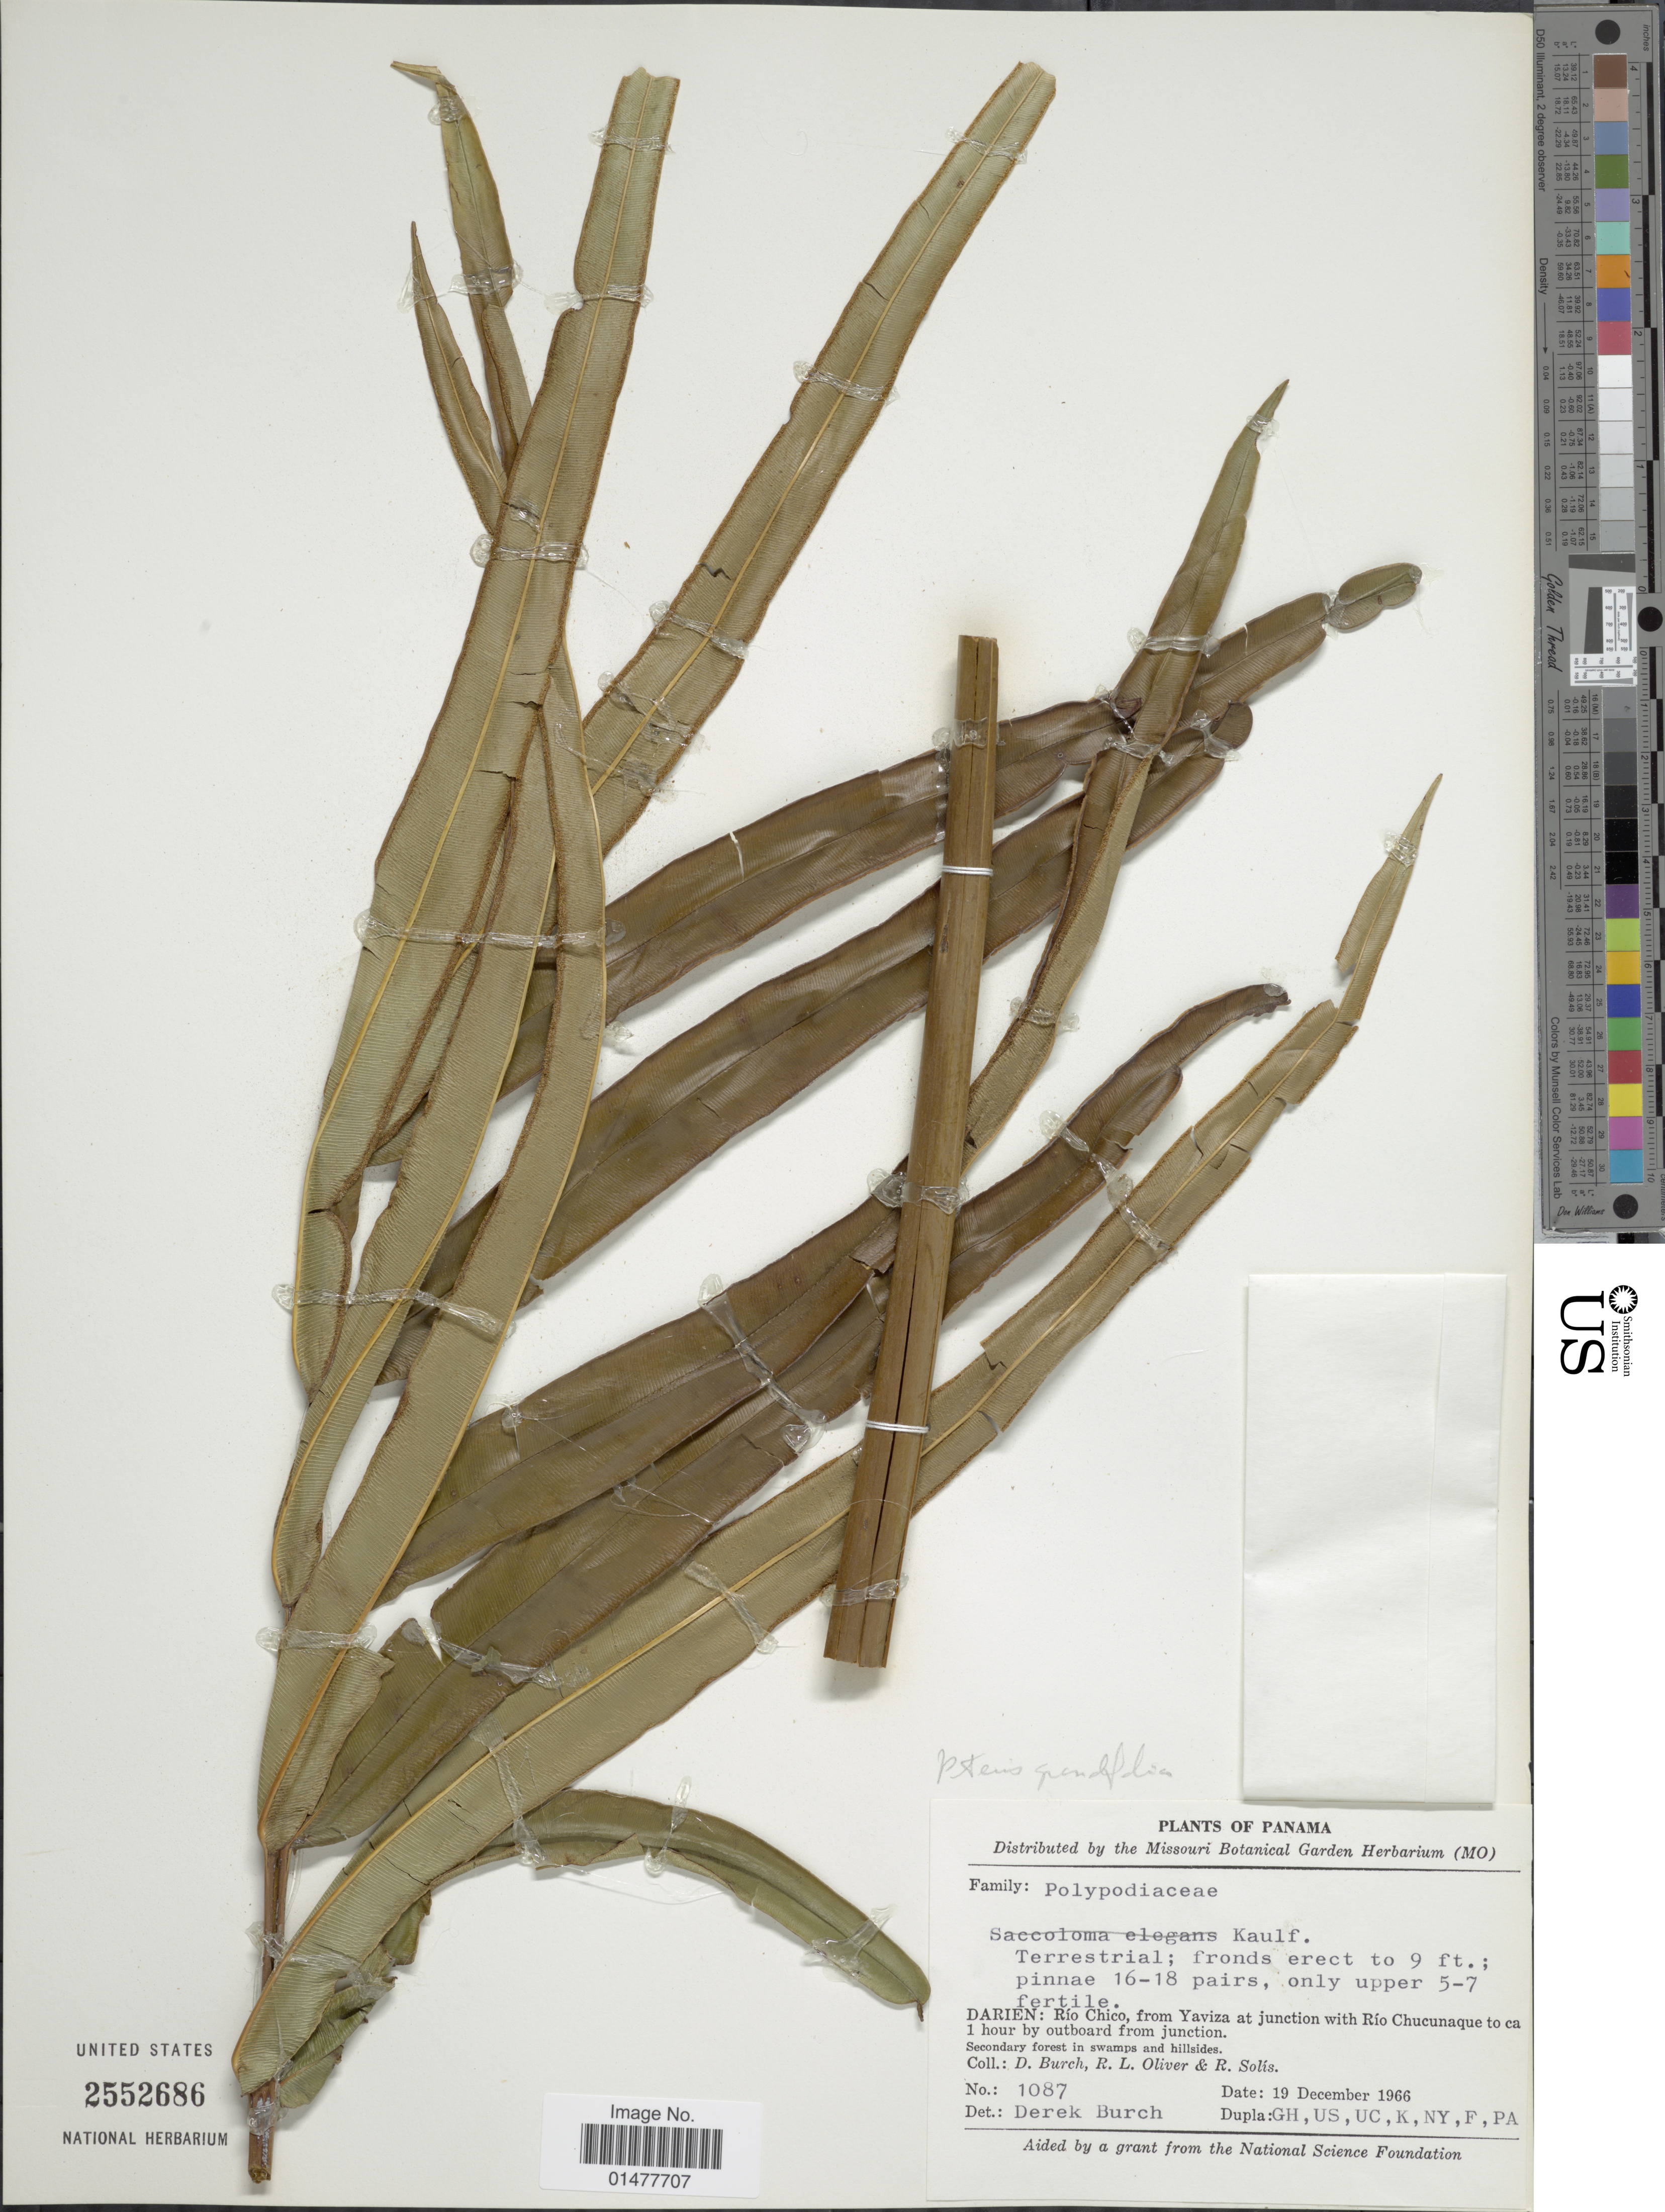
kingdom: Plantae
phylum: Tracheophyta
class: Polypodiopsida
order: Polypodiales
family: Pteridaceae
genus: Pteris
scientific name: Pteris grandifolia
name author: L.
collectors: D. G. Burch, R. Oliver & R. Solis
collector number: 1087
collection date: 1966-12-19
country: Panama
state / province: Darién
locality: Rio Chico, from Yaviza at junction with Rio Chucunaque to ca 1 hour by outboard from junction.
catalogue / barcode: US 2552686